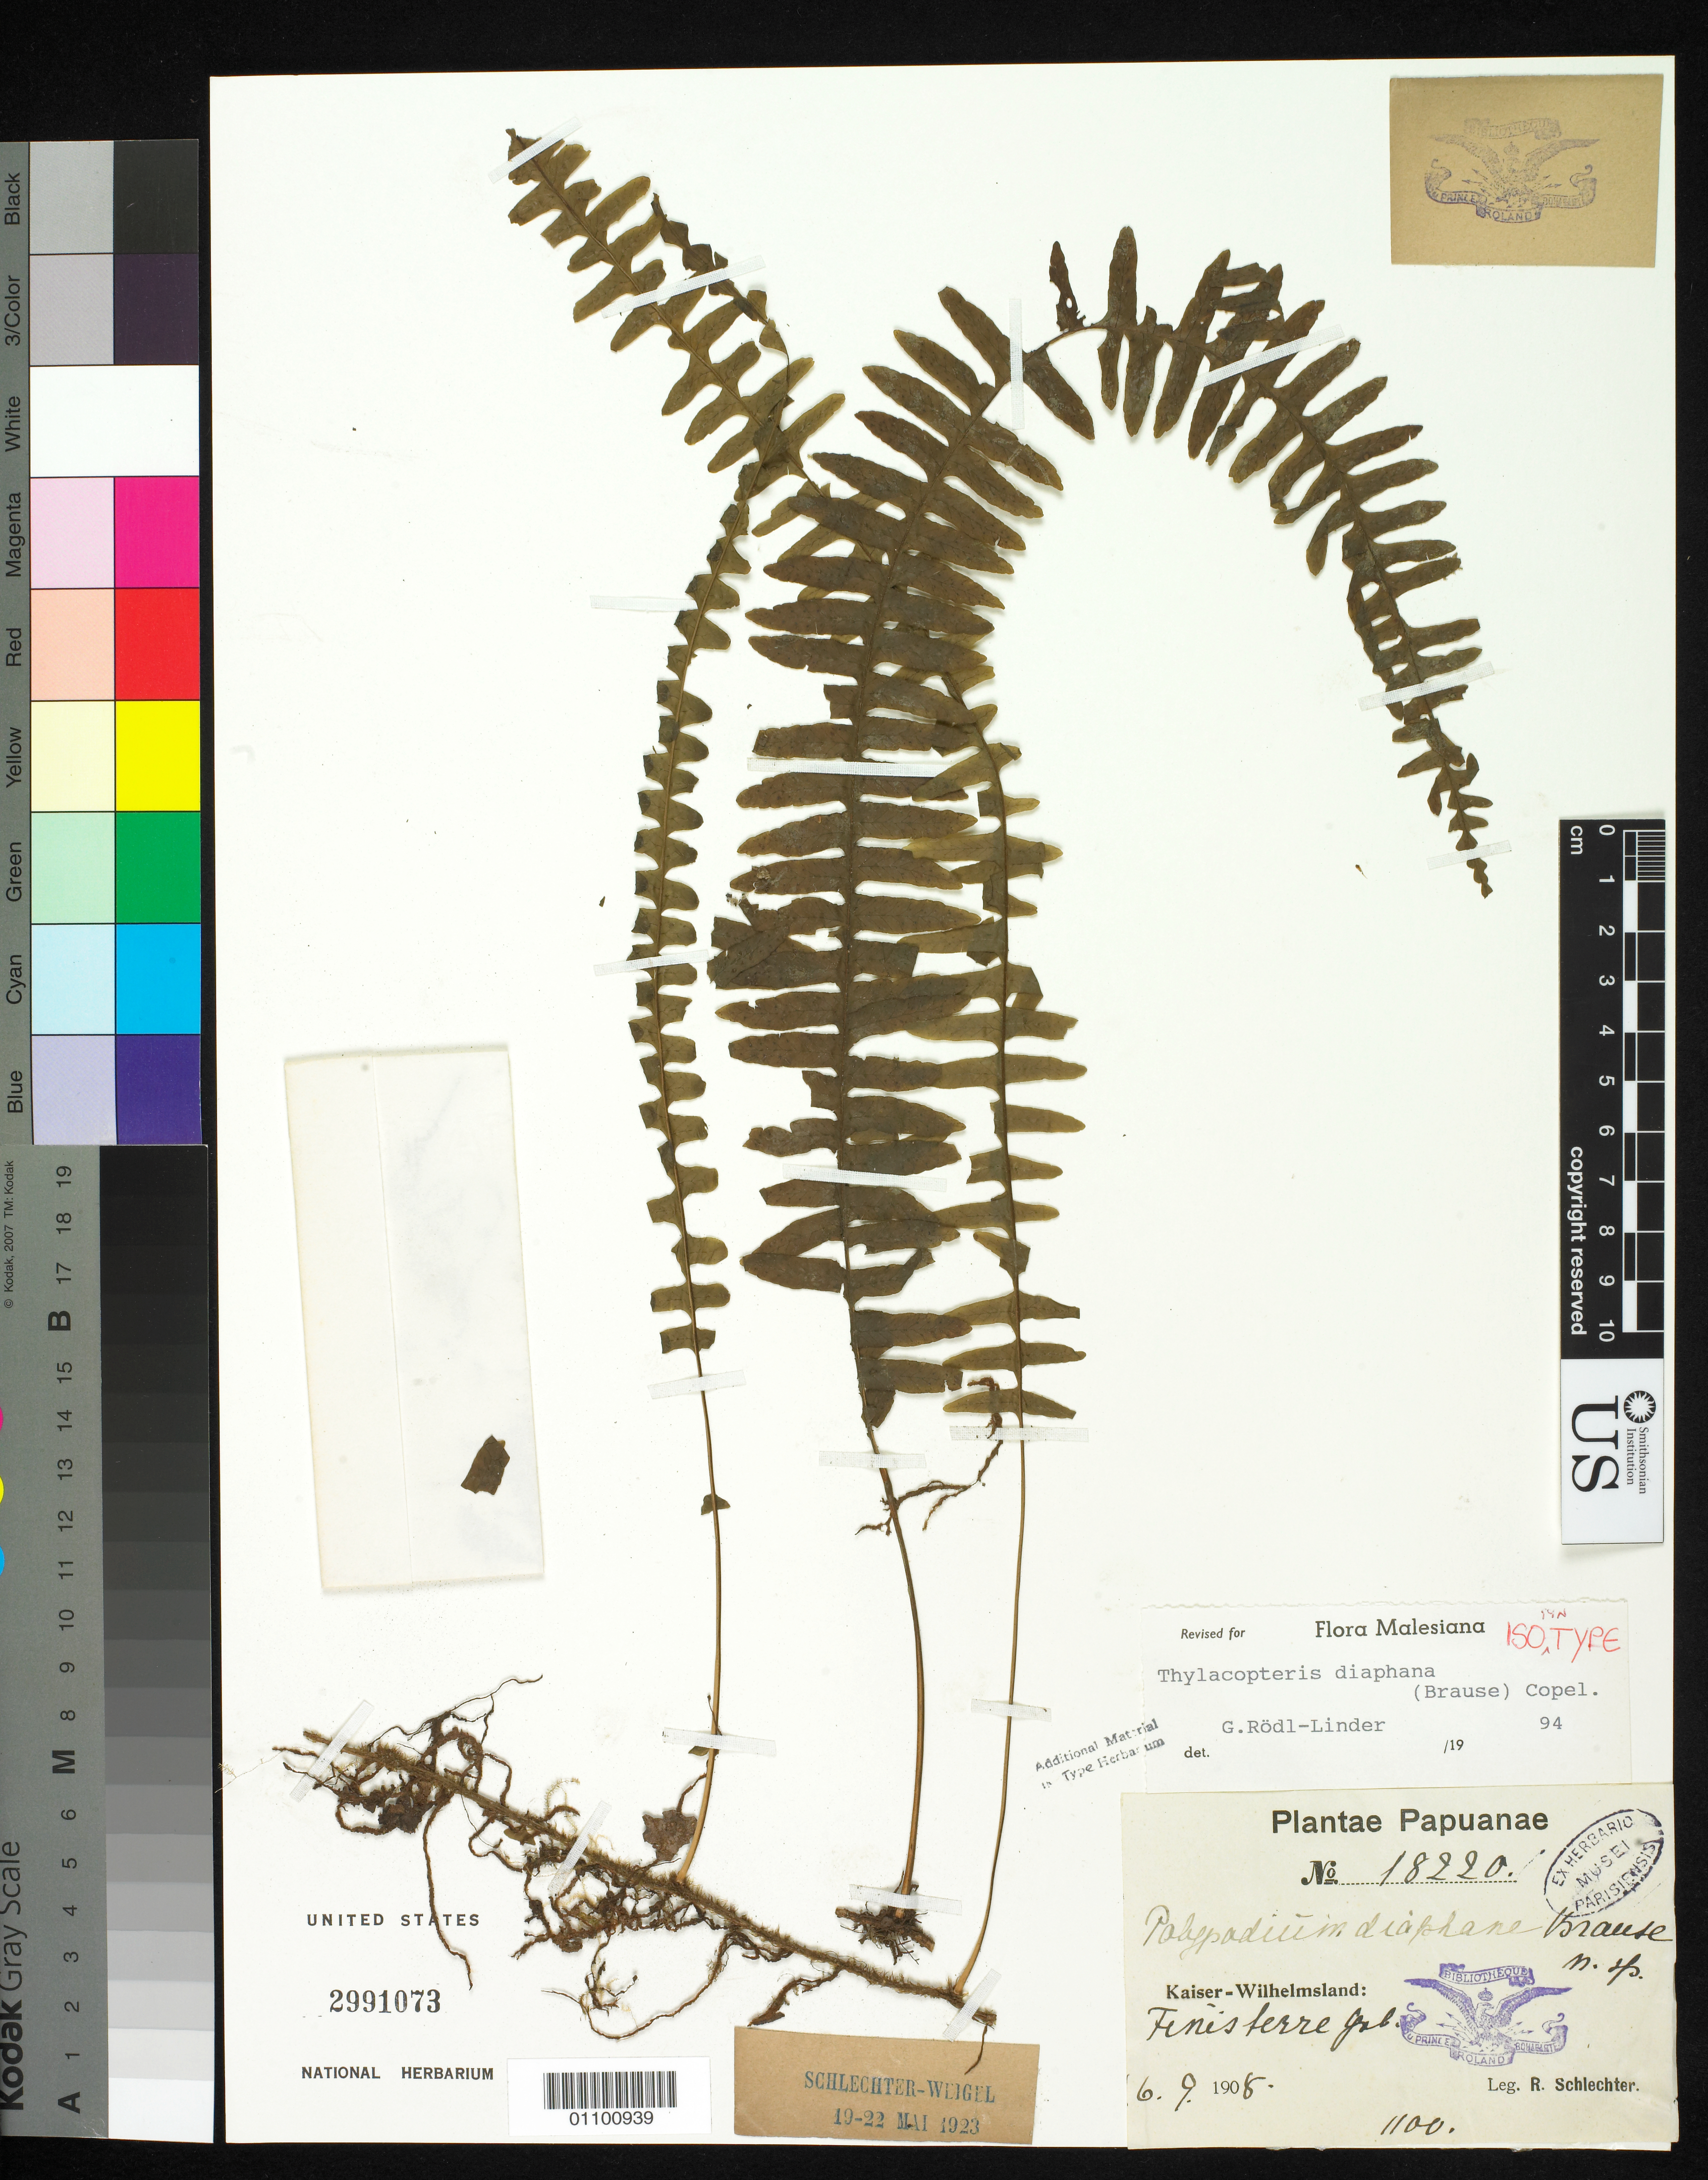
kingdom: Plantae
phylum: Tracheophyta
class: Polypodiopsida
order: Polypodiales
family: Polypodiaceae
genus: Polypodium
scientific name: Polypodium diaphanum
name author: Brause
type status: Isosyntype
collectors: F. R. R. Schlechter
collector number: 18220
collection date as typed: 06 Sep 1908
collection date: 1908-09-06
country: Papua New Guinea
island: New Guinea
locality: Kaiser-Wilhelmsland, Finisterre-Gebirges.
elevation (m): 1100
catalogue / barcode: US 2991073